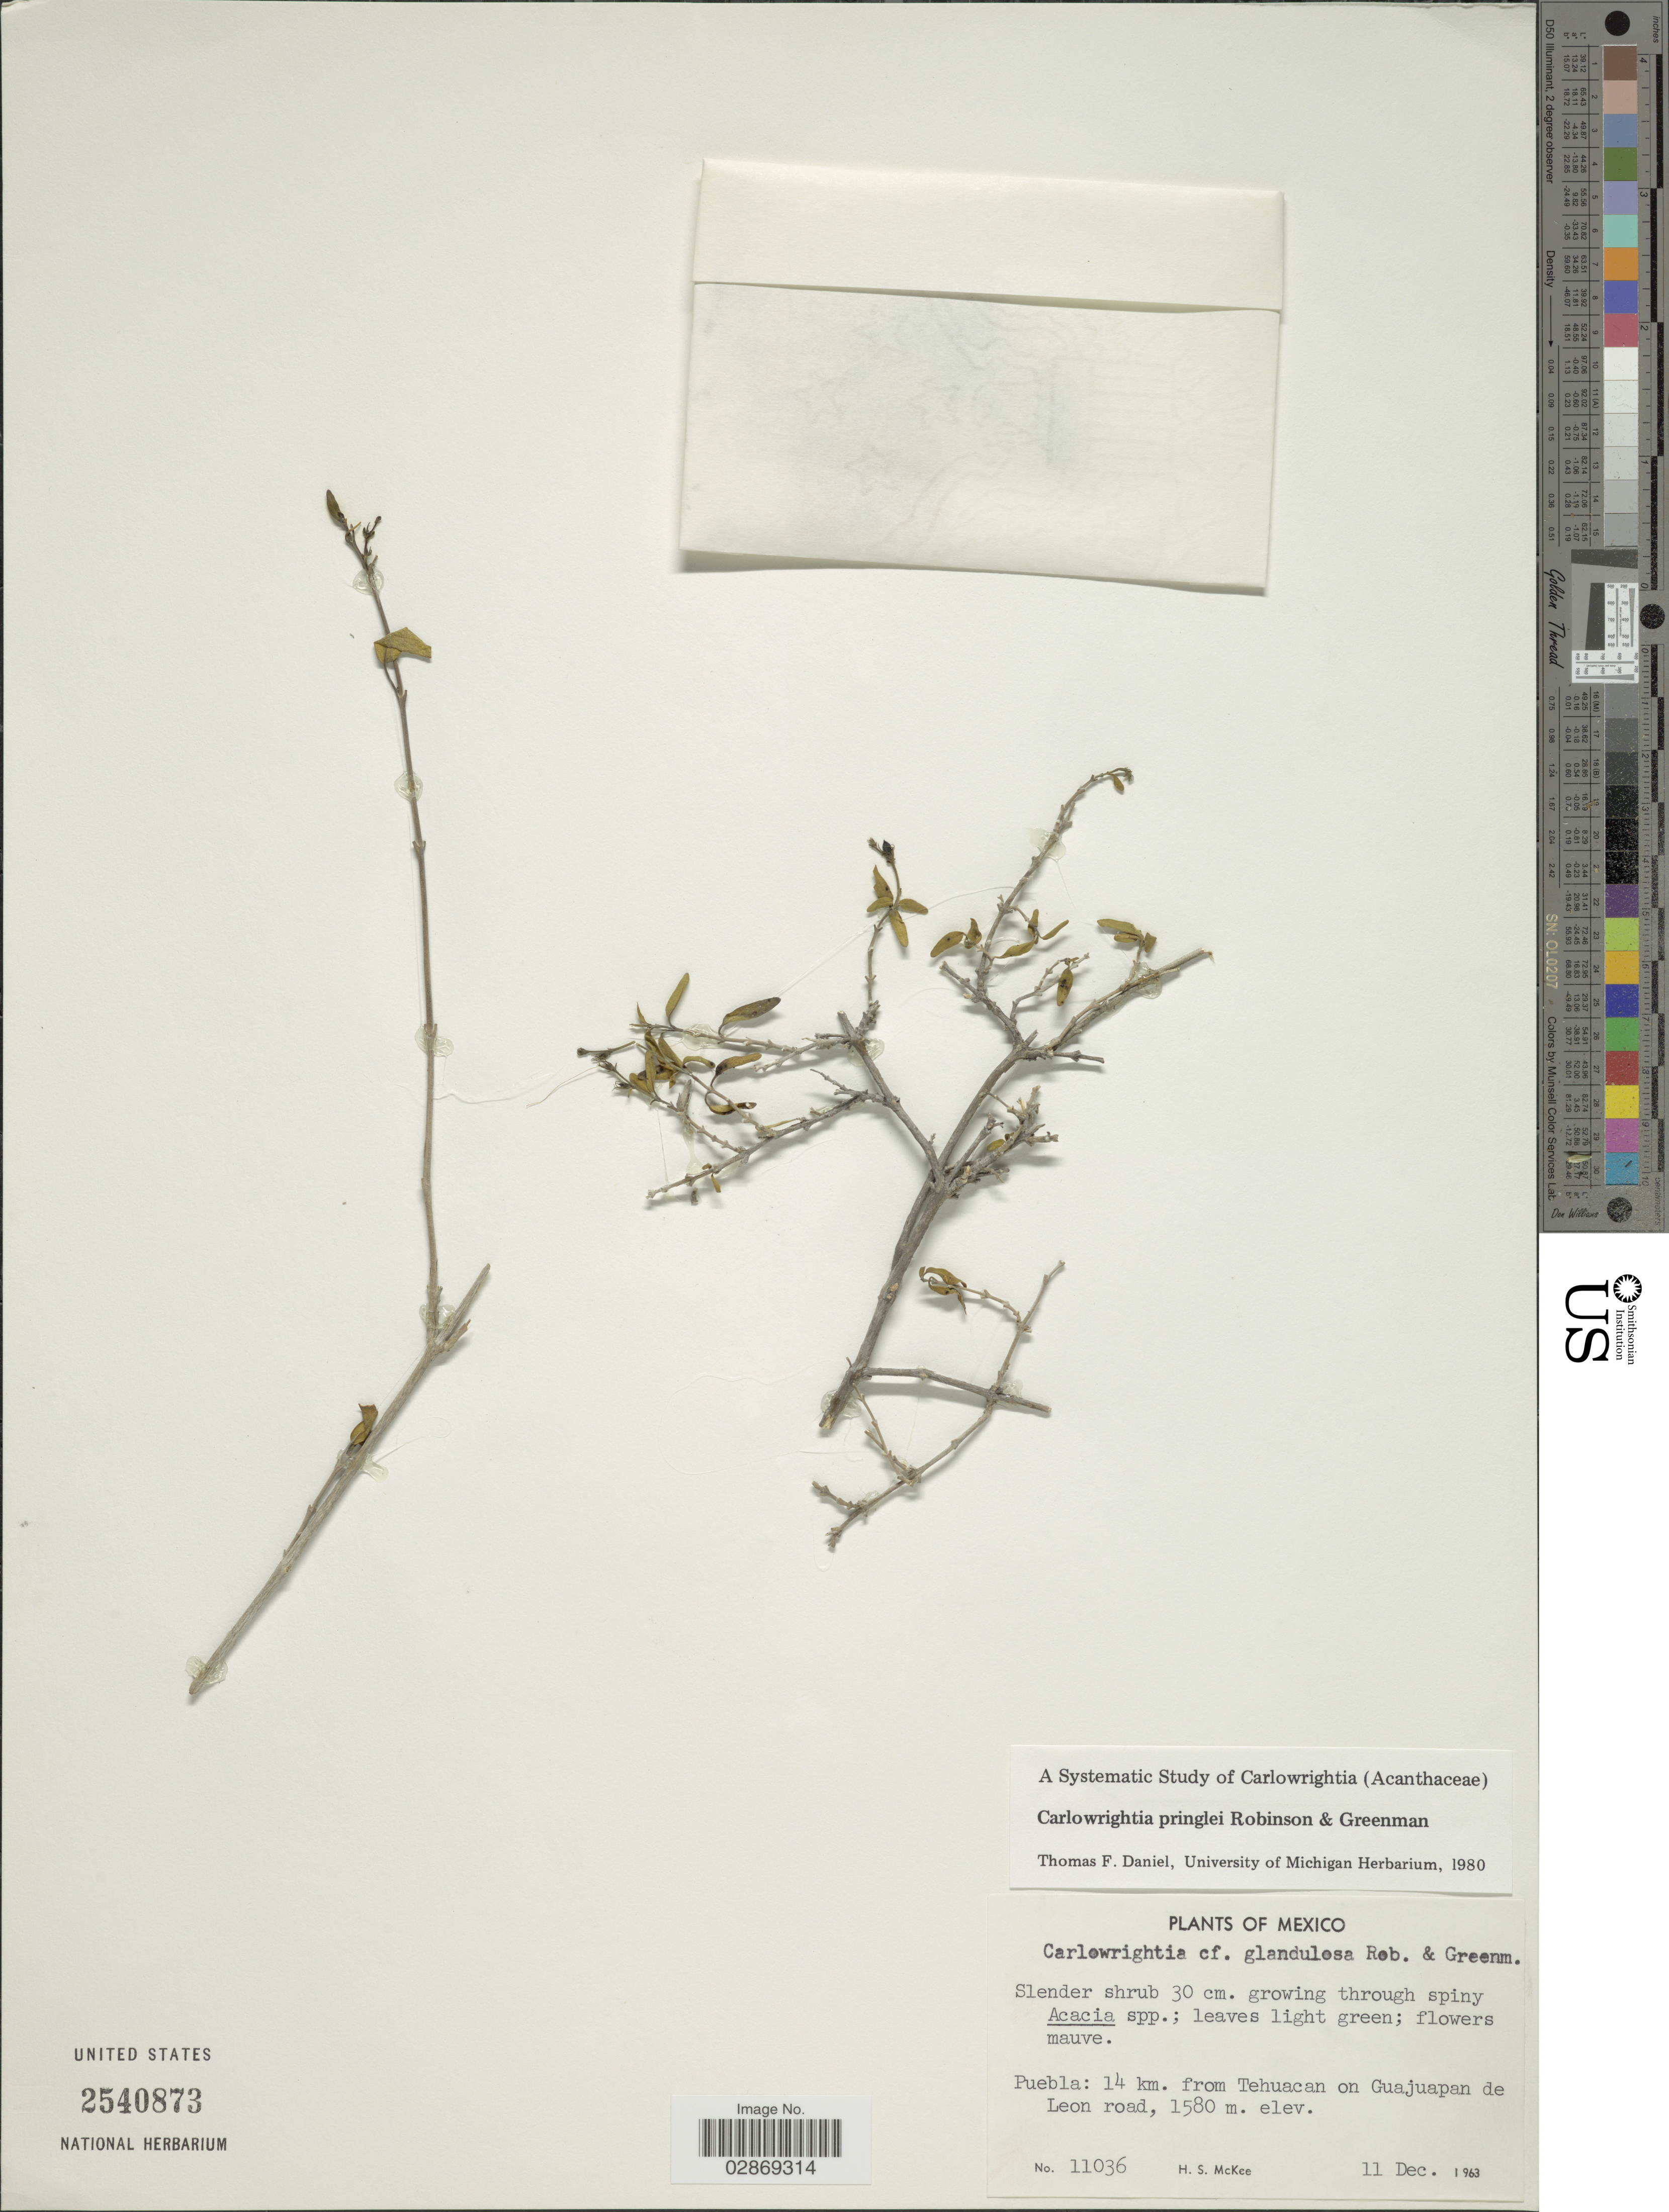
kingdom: Plantae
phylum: Tracheophyta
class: Magnoliopsida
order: Lamiales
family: Acanthaceae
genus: Carlowrightia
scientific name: Carlowrightia pringlei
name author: B.L. Rob. & Greenm.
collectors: H. S. McKee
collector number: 11036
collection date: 1963-12-11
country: Mexico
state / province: Puebla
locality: Puebla: 14 km. from Tehuacan on Guajuapan de Leon road.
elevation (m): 1580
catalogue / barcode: US 2540873